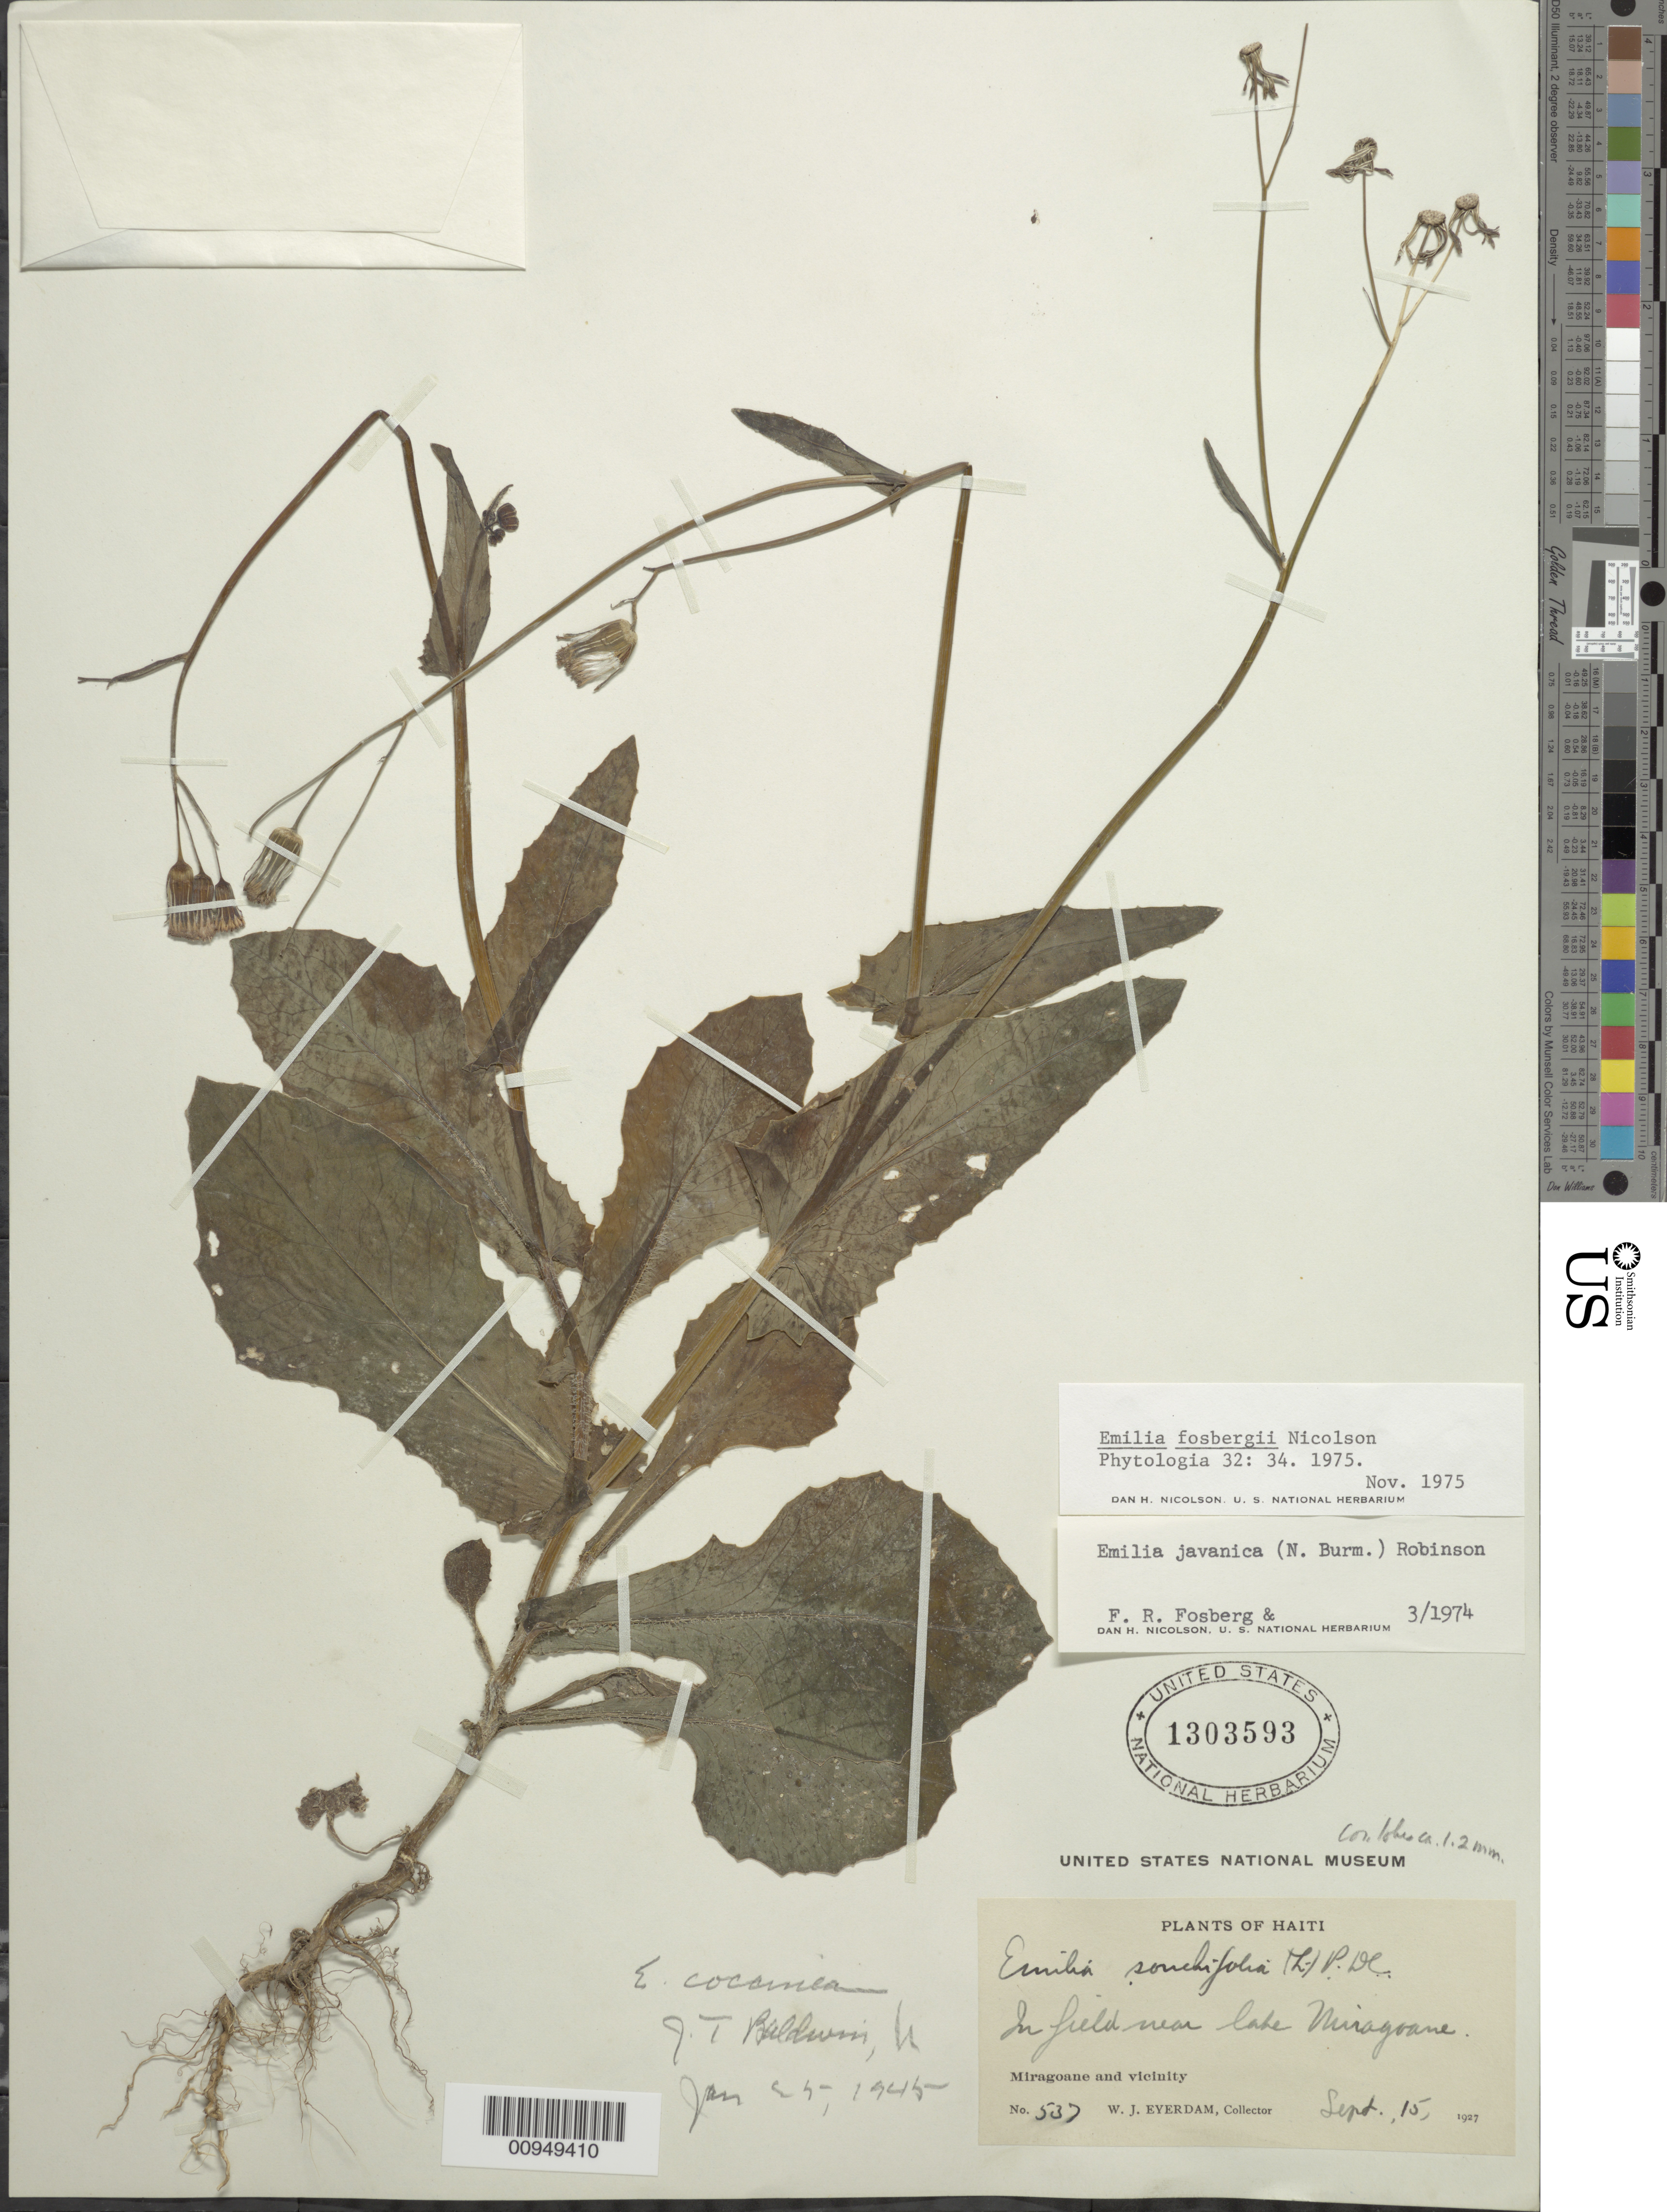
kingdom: Plantae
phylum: Tracheophyta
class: Magnoliopsida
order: Asterales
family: Asteraceae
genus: Emilia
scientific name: Emilia fosbergii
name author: Nicolson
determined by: Nicolson, Dan H.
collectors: W. Everdam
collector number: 537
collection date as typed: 15 Sep 1927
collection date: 1927-09-15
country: Haiti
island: Hispaniola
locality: Miragoane and vicinity, field near lake Miragoane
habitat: In field near lake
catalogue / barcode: US 1303593